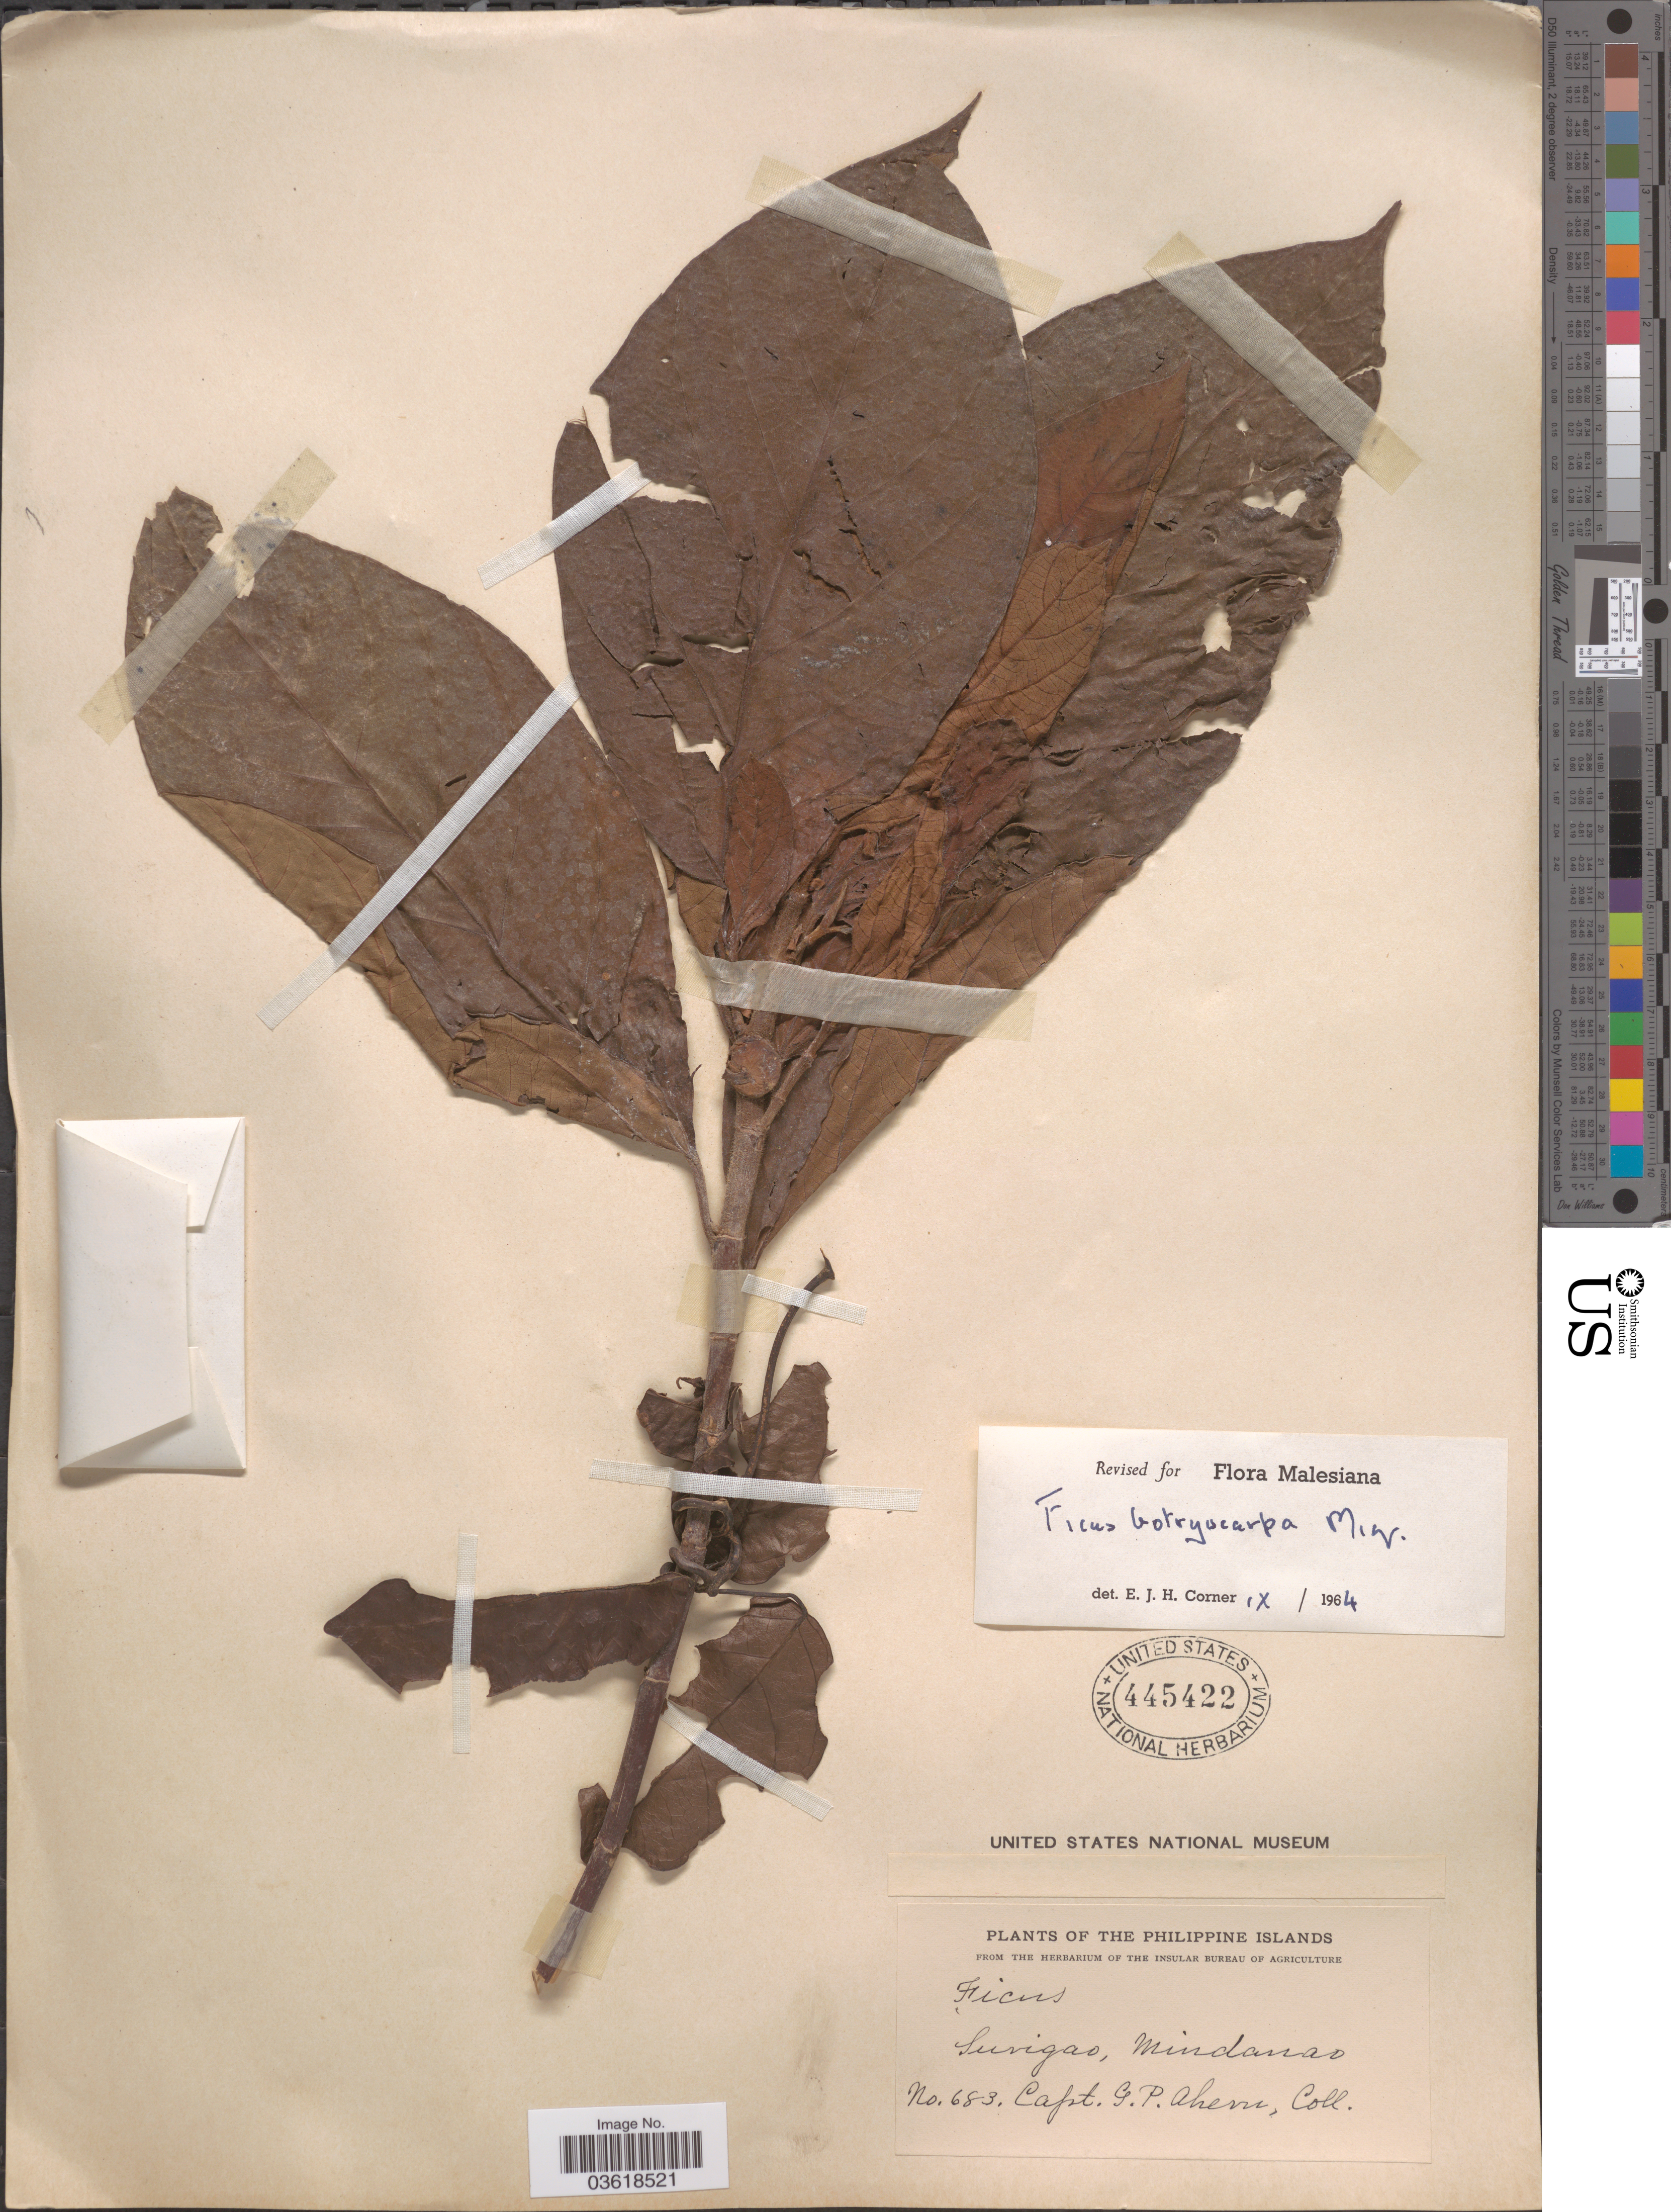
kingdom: Plantae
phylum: Tracheophyta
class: Magnoliopsida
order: Rosales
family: Moraceae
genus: Ficus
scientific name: Ficus botryocarpa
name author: Miq.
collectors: G. Ahem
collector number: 683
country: Philippines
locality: The Philippine Islands. Surigao, Mindanao.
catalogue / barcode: US 445422